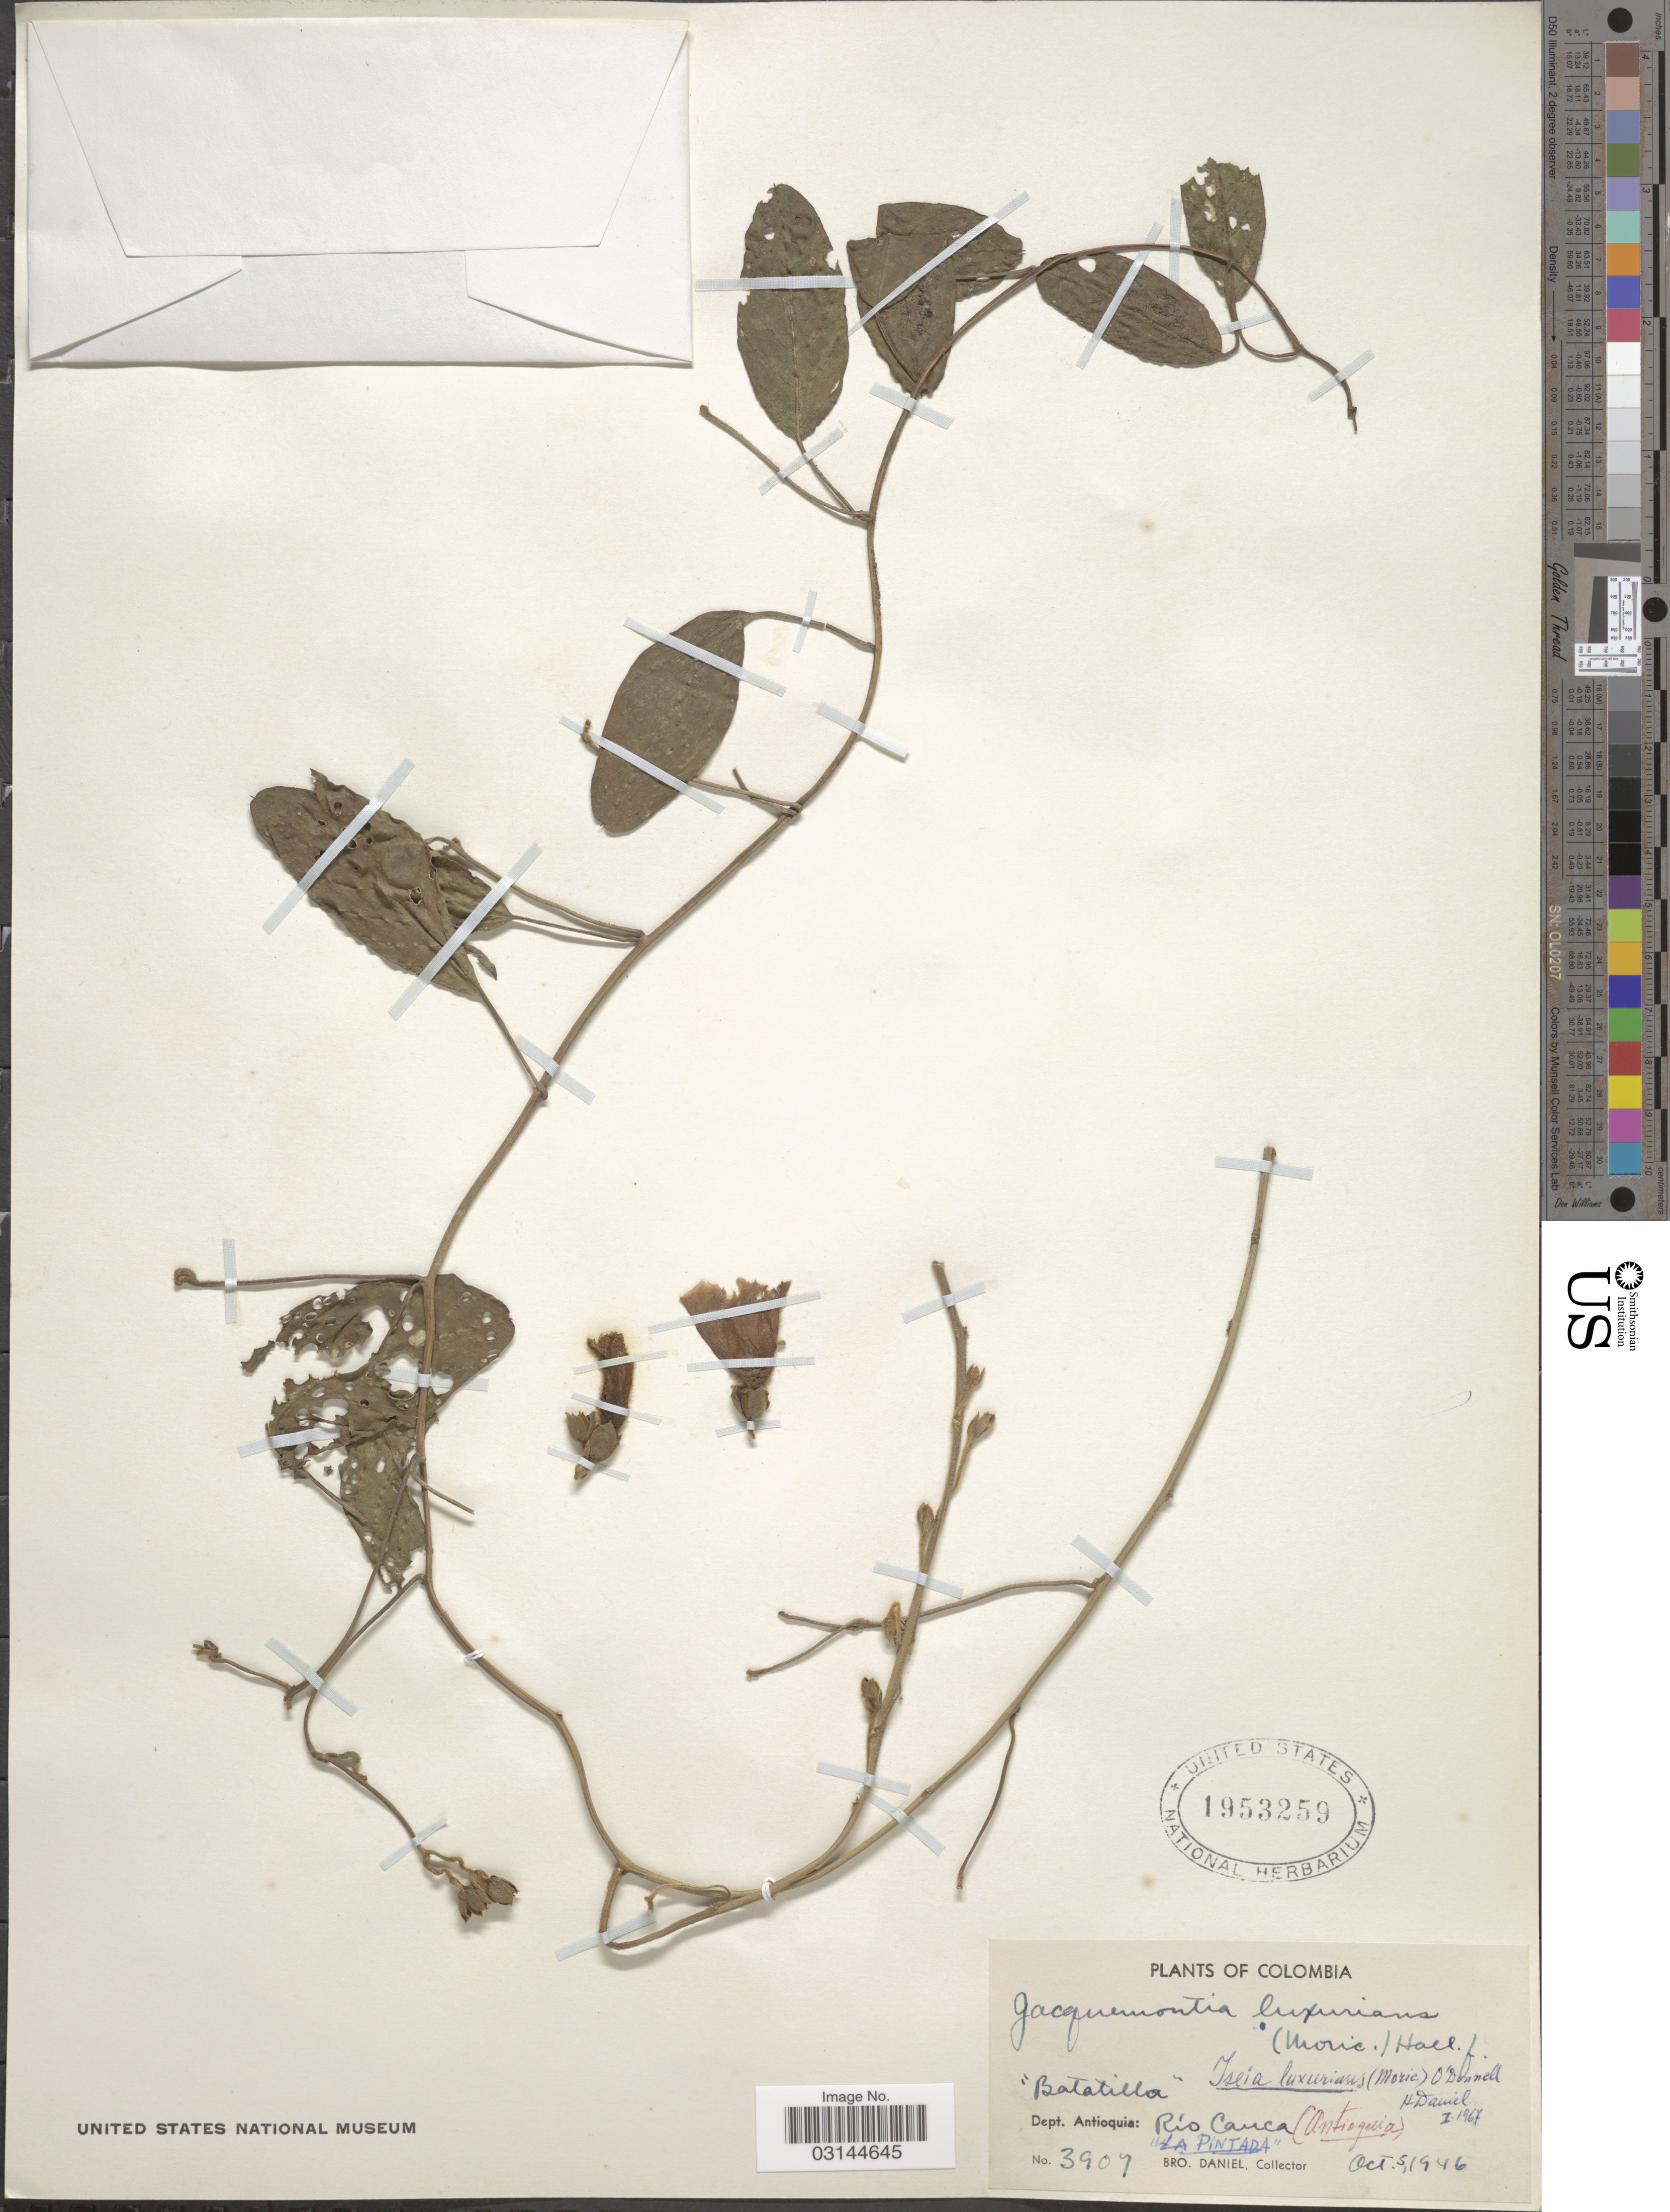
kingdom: Plantae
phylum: Tracheophyta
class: Magnoliopsida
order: Solanales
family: Convolvulaceae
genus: Aniseia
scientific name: Aniseia luxurians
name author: (Moric.) Athiê-Souza & Buril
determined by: Strong, Mark T., (BOT), Smithsonian Institution - National Museum of Natural History (UNITED STATES)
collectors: Bro. Daniel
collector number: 3907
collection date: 1946-10-05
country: Colombia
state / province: Antioquia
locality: Dept. Antioquia: Río Cauca. "La Pintada".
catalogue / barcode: US 1953259